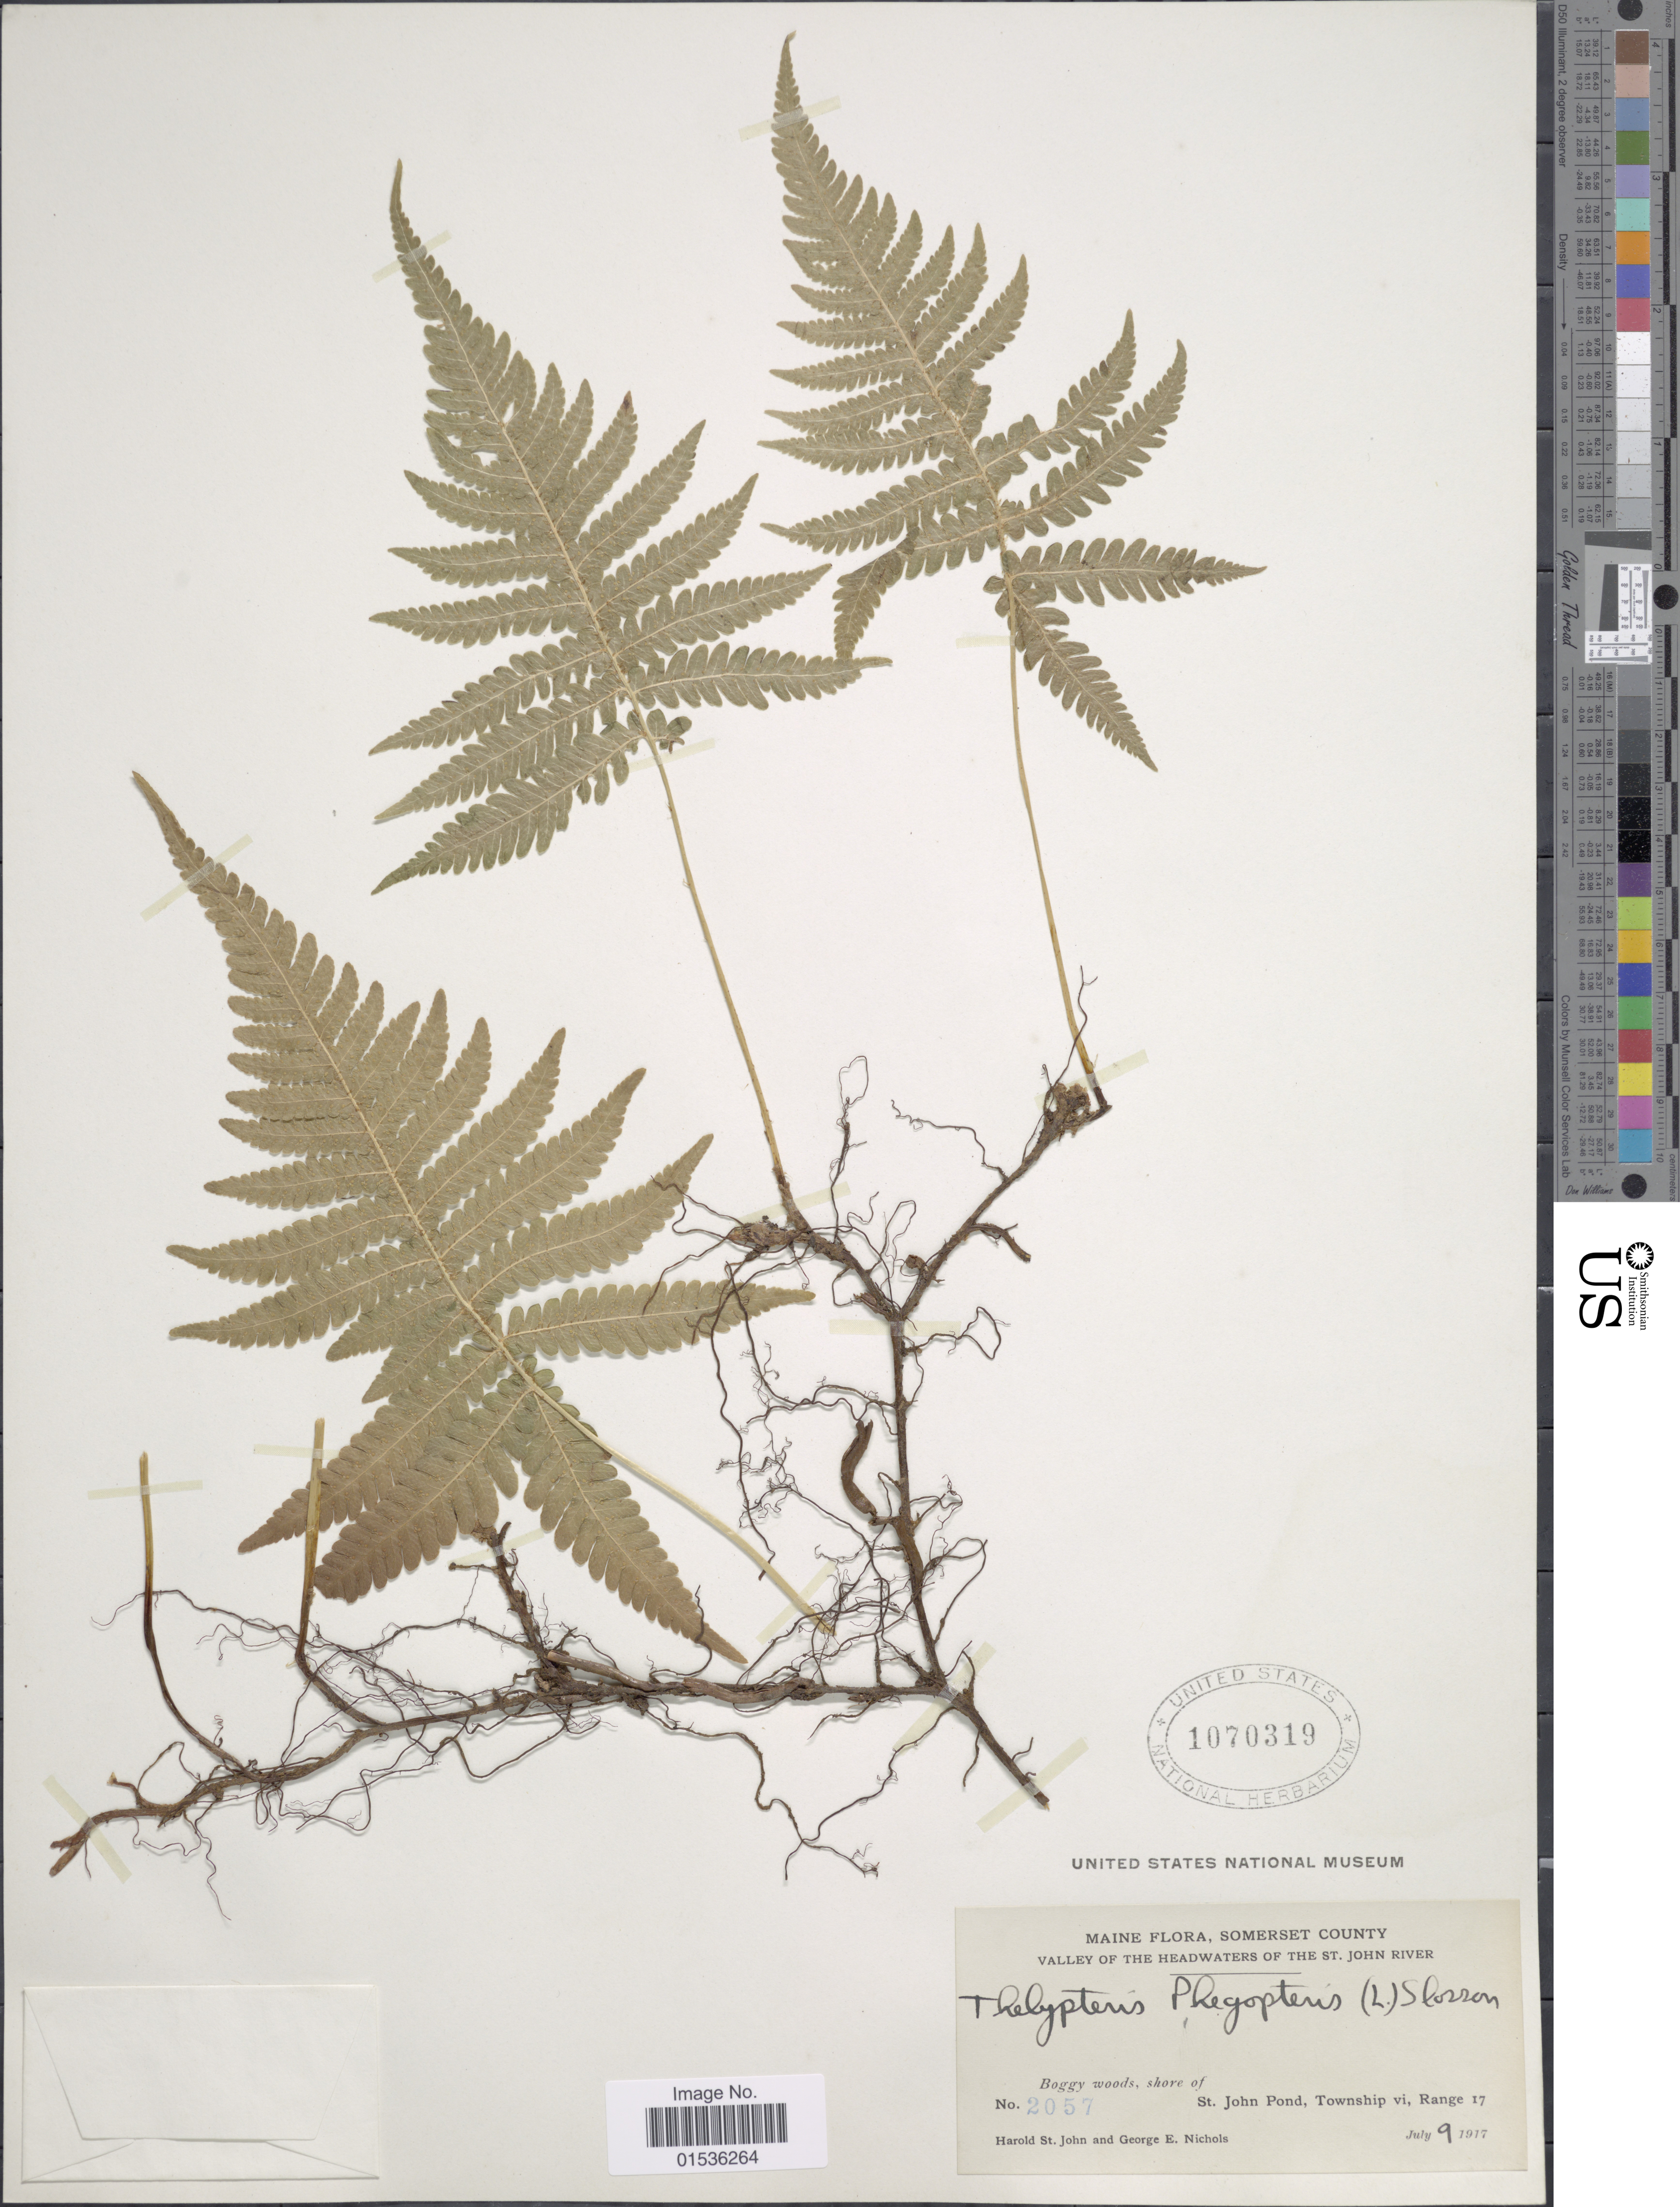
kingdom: Plantae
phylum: Tracheophyta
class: Polypodiopsida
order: Polypodiales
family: Thelypteridaceae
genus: Phegopteris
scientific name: Phegopteris connectilis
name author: (Michx.) Watt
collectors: H. St. John & G. E. Nichols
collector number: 2057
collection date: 1917-07-09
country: United States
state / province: Maine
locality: Maine, Somerset County. valley of the Headwaters of the St. John River, St. John Pond, Township vi, Range 17.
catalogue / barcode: US 1070319